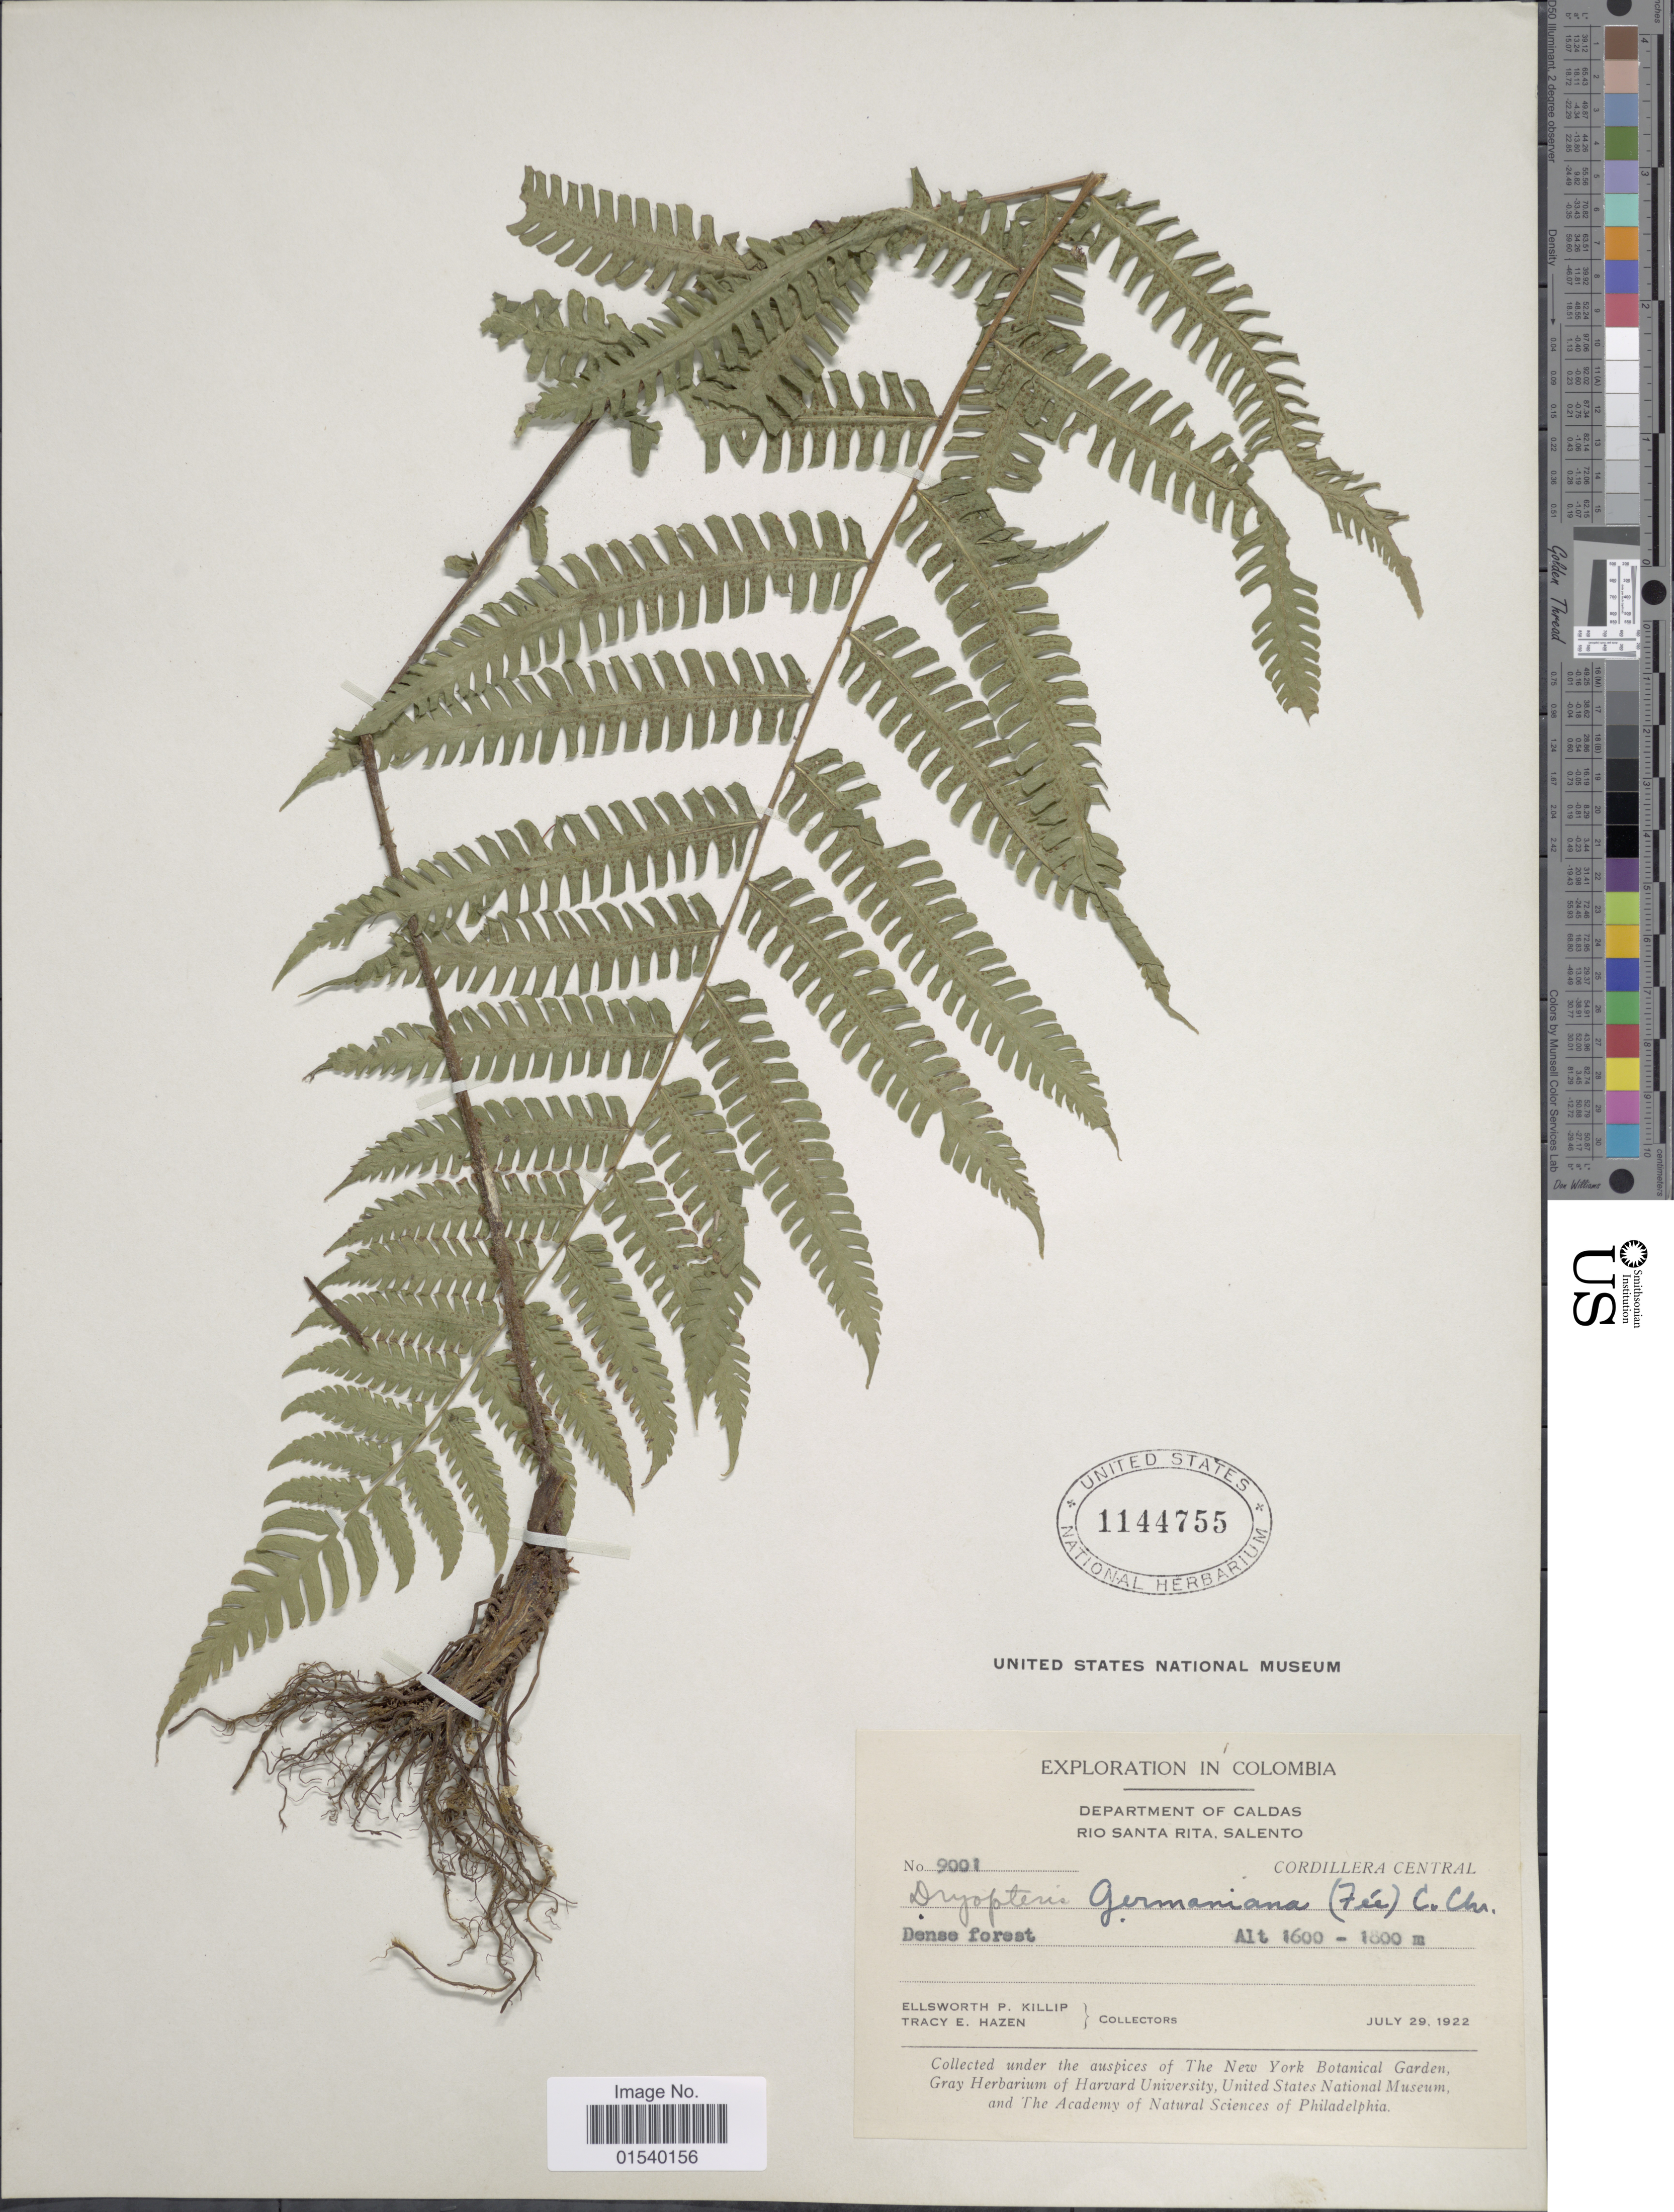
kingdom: Plantae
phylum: Tracheophyta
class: Polypodiopsida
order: Polypodiales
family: Thelypteridaceae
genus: Amauropelta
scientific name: Amauropelta germaniana (Fée) comb. nov., ined. 2015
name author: (Fée)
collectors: E. P. Killip & T. E. Hazen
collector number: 9001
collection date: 1922-07-29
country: Colombia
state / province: Caldas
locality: Department of Caldas Rio Santa Rita, Salento, Cordillera Central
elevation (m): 1600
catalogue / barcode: US 1144755